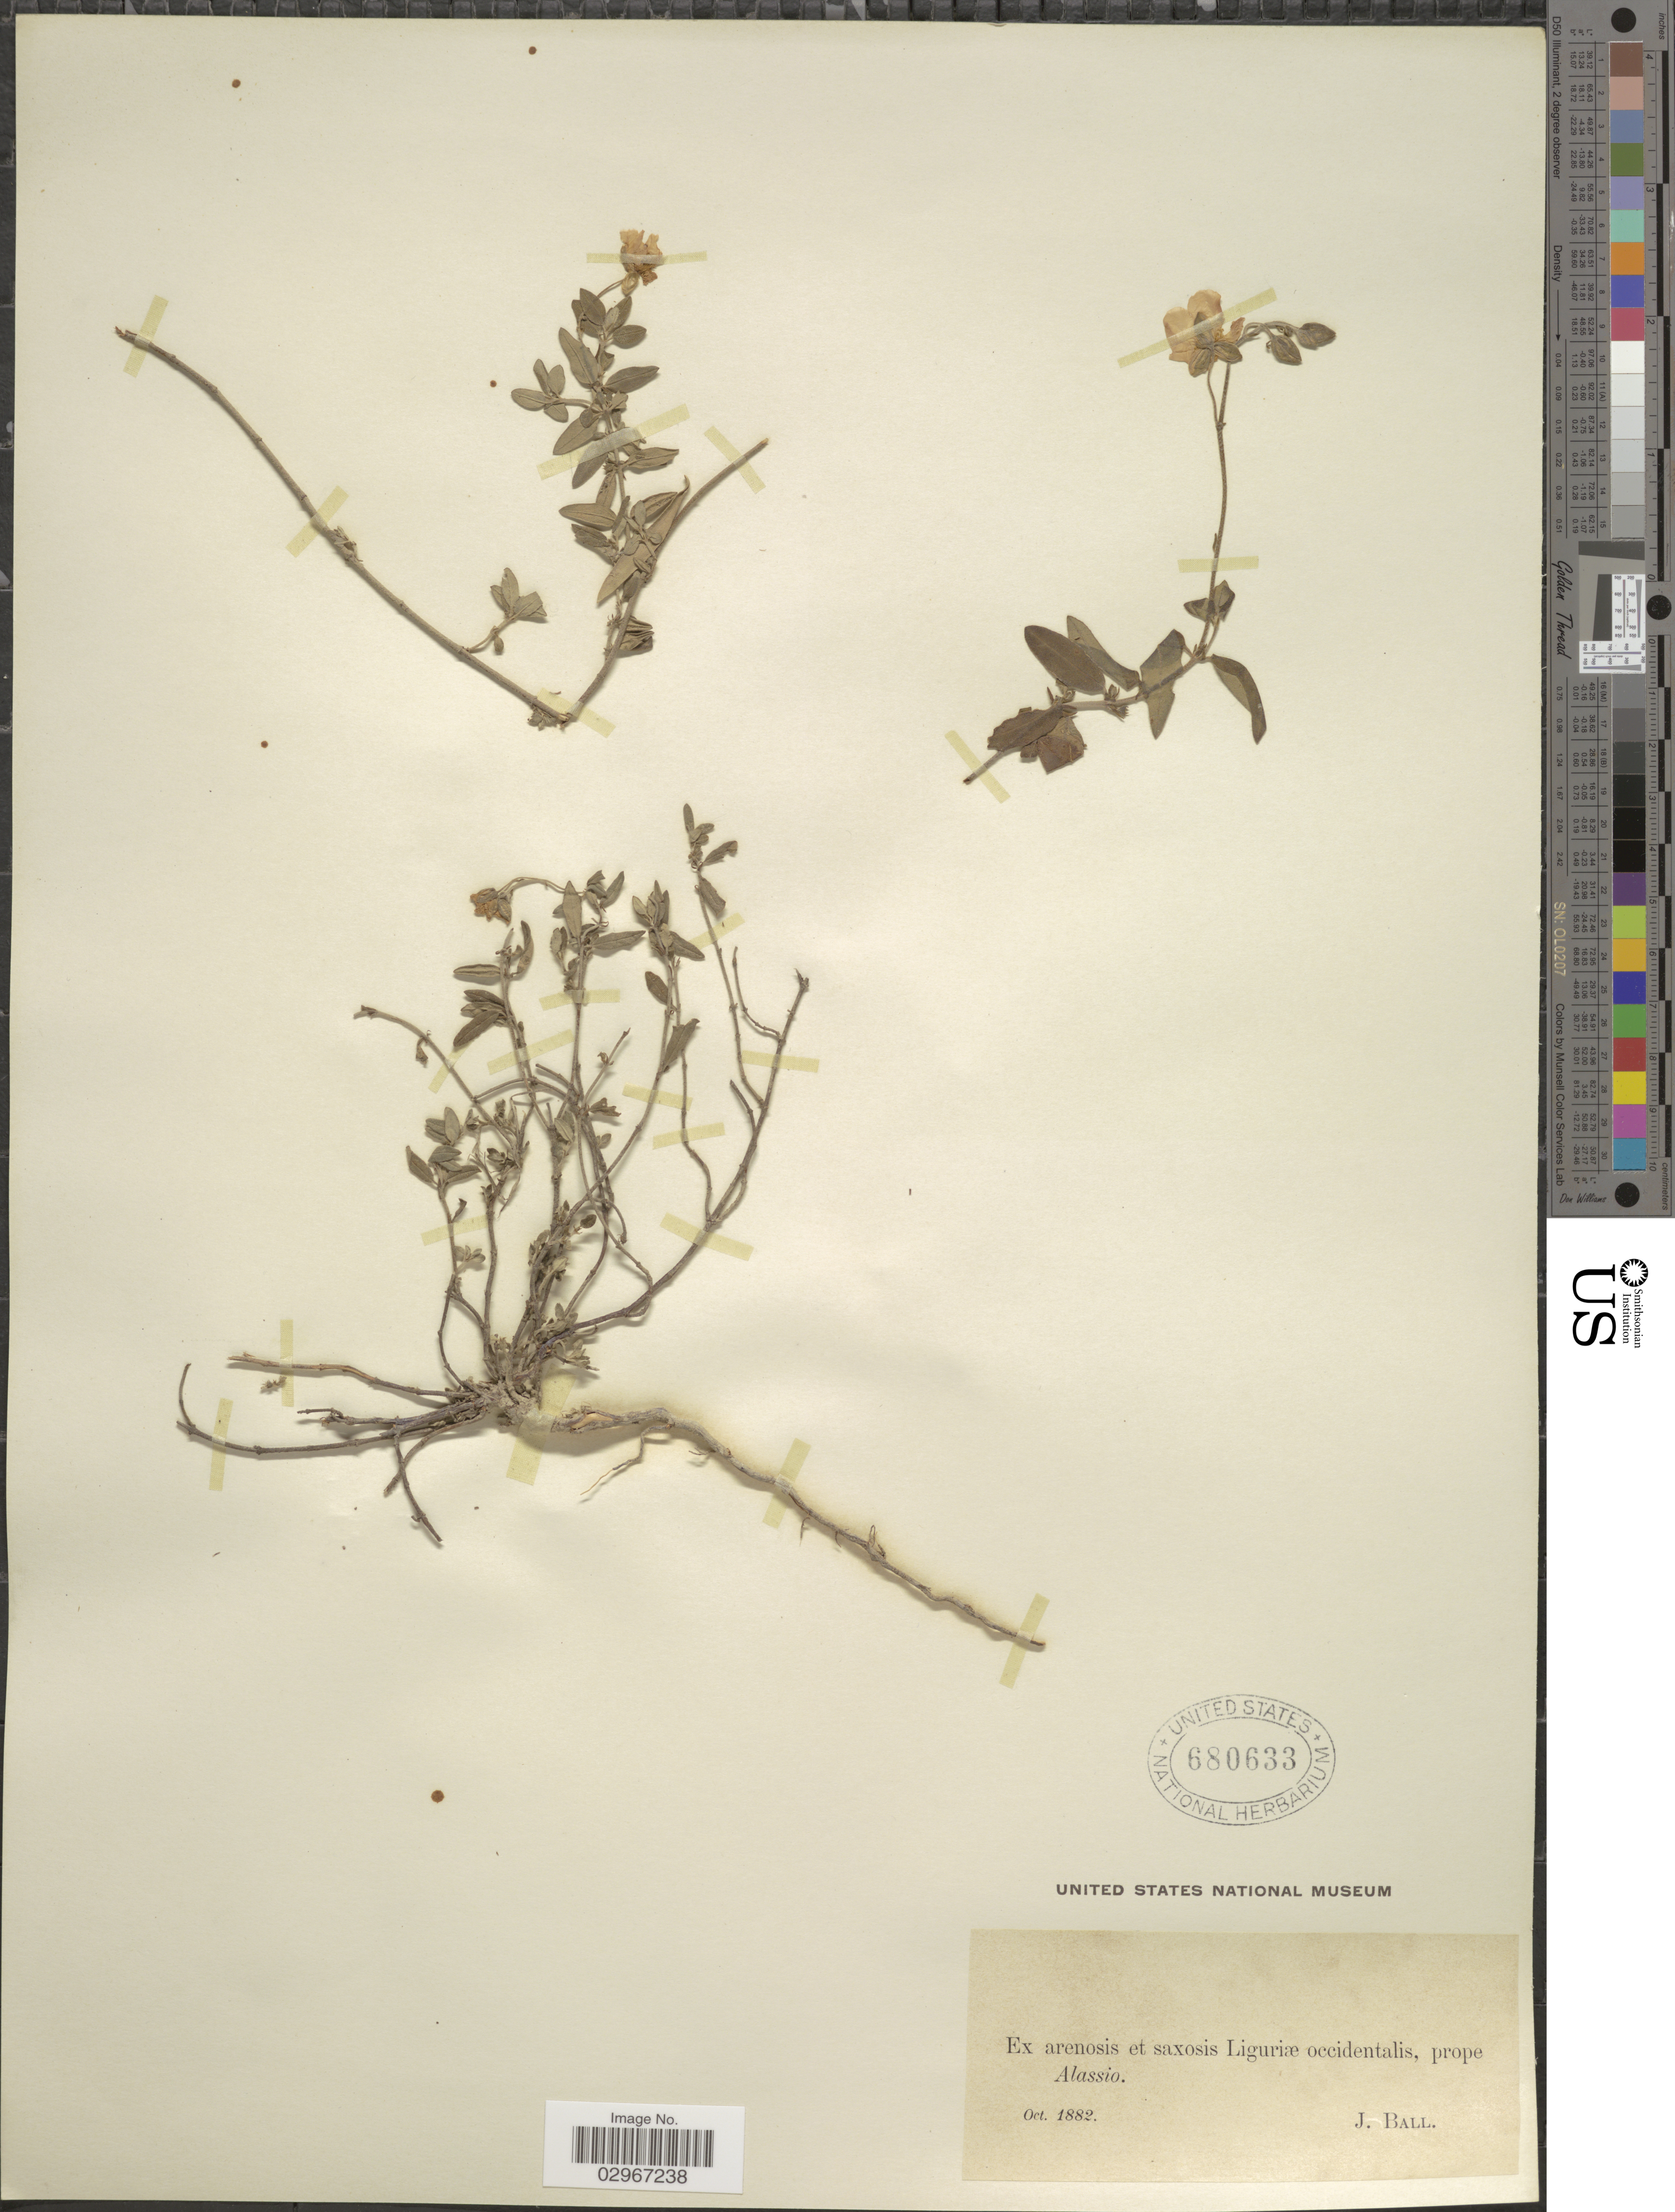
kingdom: Plantae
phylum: Tracheophyta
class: Magnoliopsida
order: Malvales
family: Cistaceae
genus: Helianthemum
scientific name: Helianthemum sp.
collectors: J. Ball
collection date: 1882-10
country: Italy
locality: Ex arenosis et saxosis Liguriæ occidentalis, prope Alassio.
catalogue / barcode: US 680633